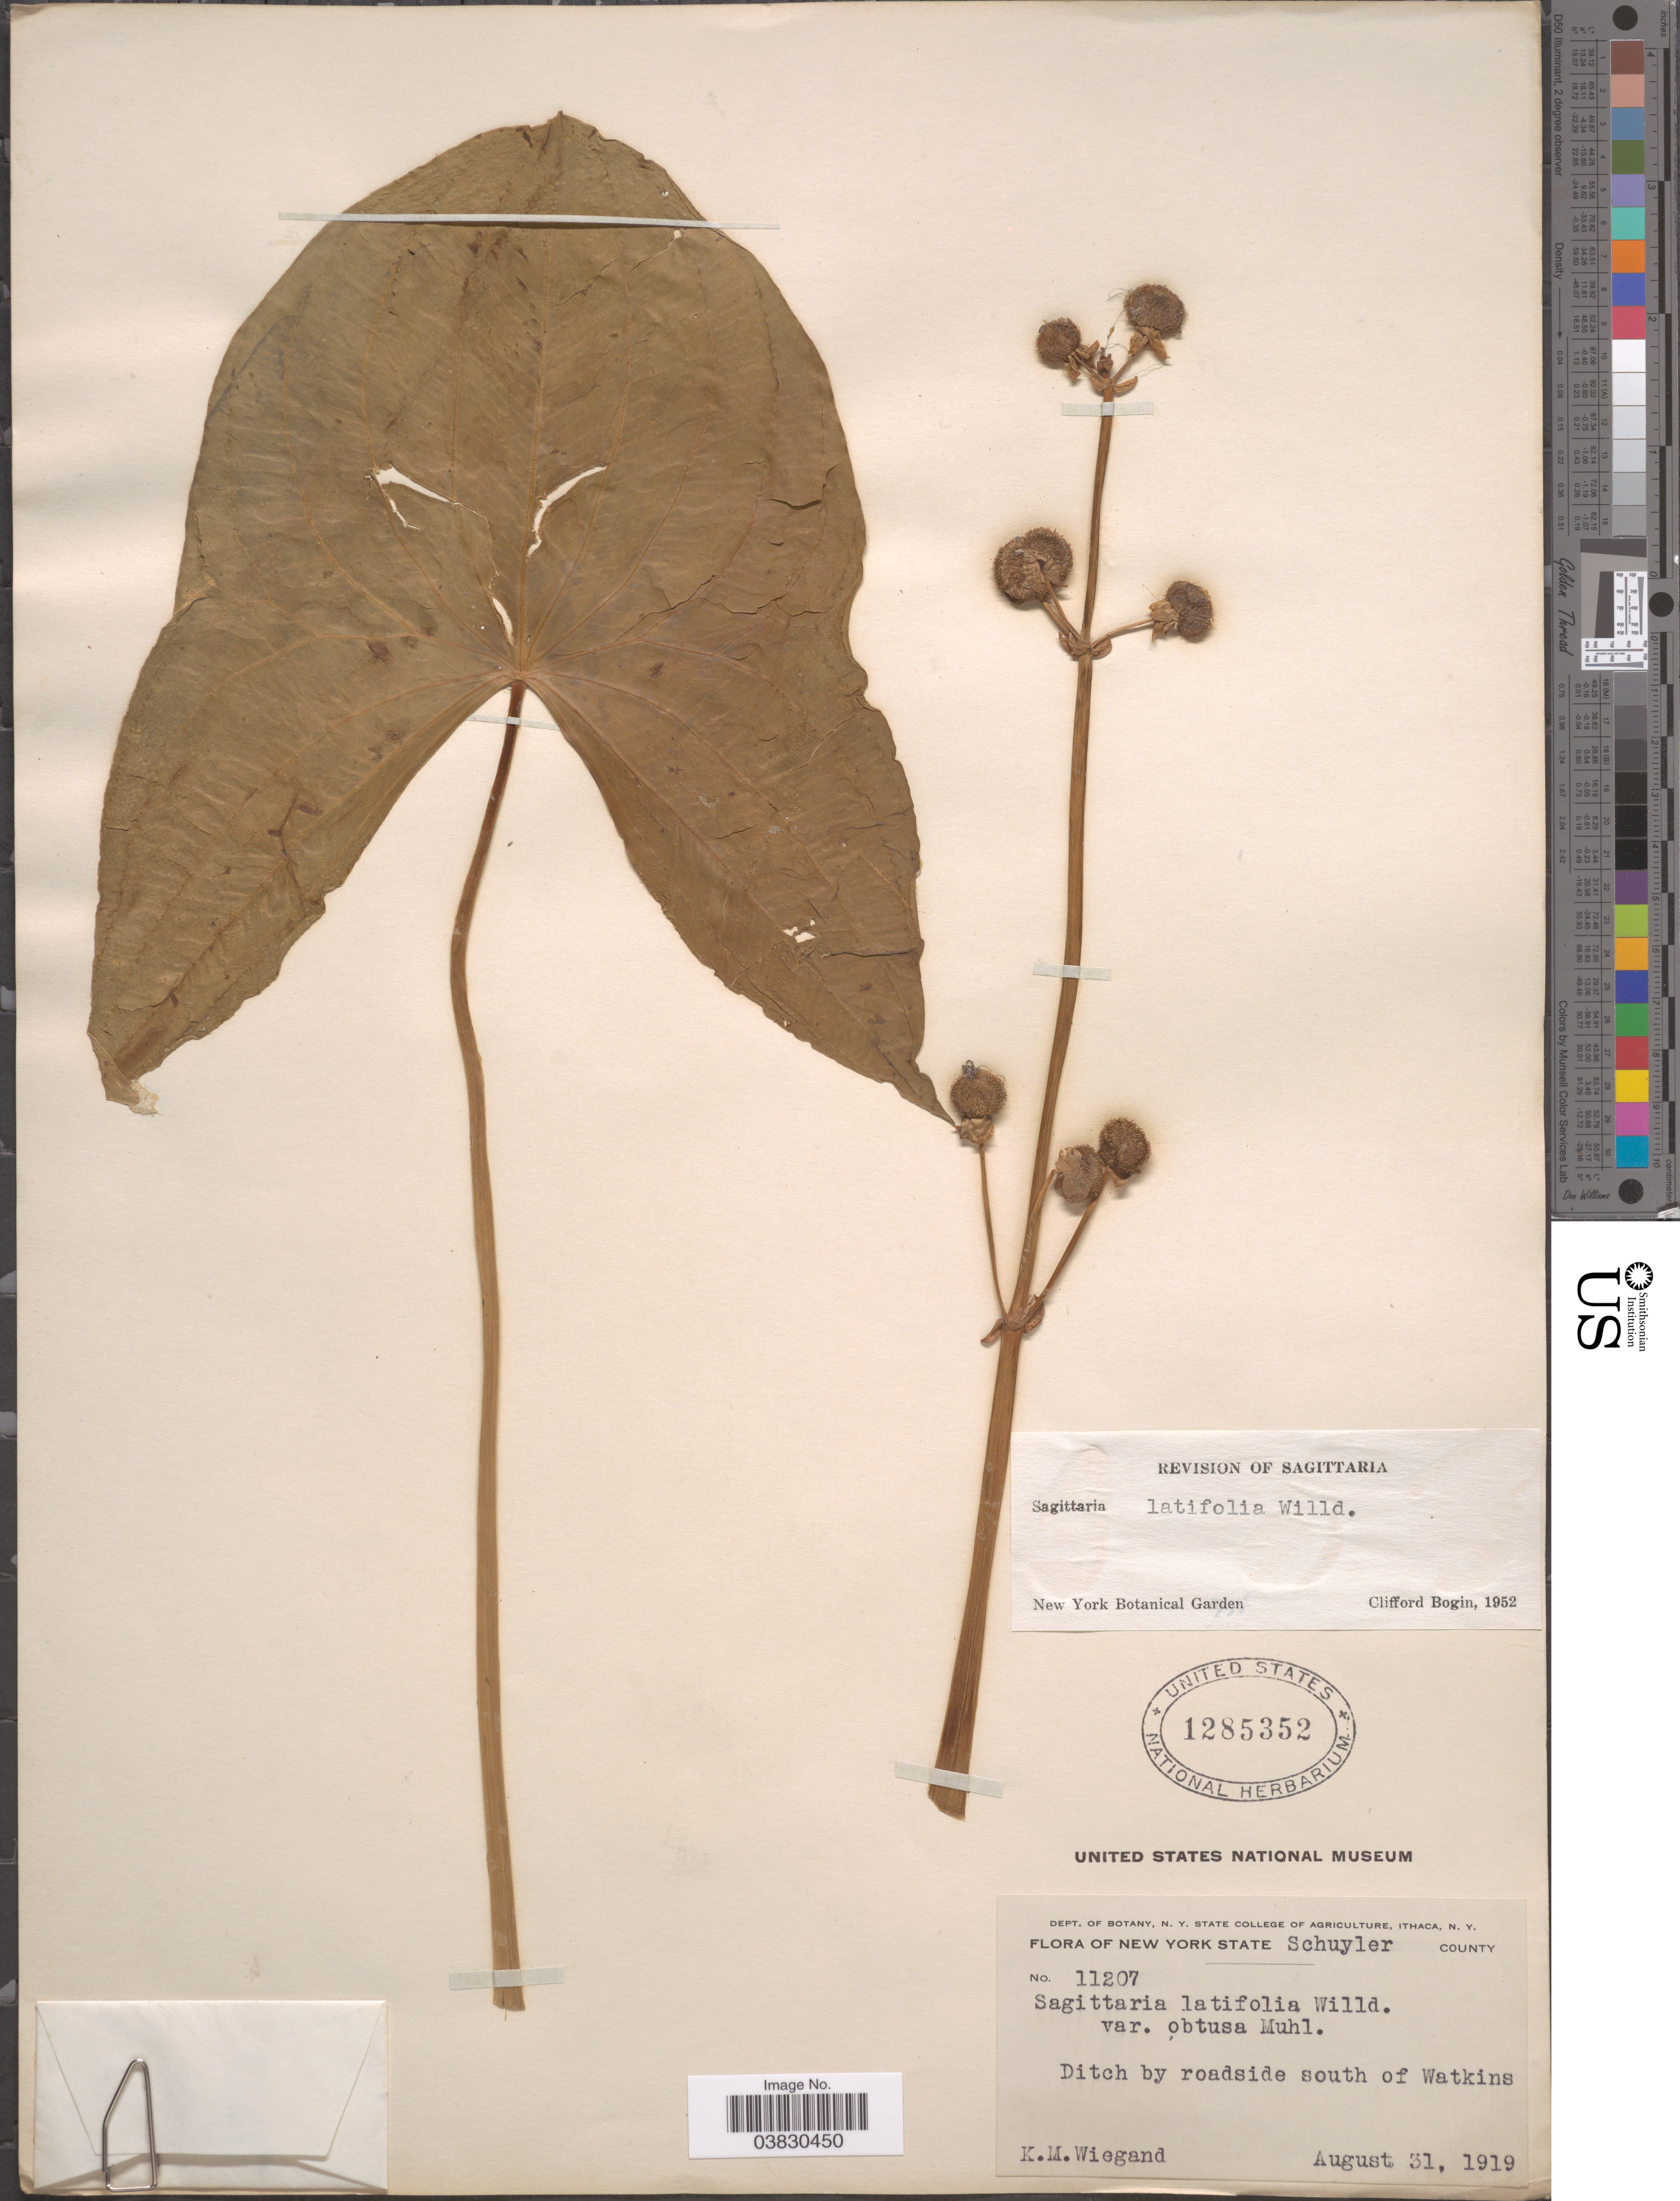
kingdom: Plantae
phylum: Tracheophyta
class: Liliopsida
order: Alismatales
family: Alismataceae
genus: Sagittaria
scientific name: Sagittaria latifolia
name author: Willd.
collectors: K. M. Wiegand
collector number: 11207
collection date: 1919-08-31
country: United States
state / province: New York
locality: Schuyler County. Ditch by roadside south of Watkins.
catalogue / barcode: US 1285352